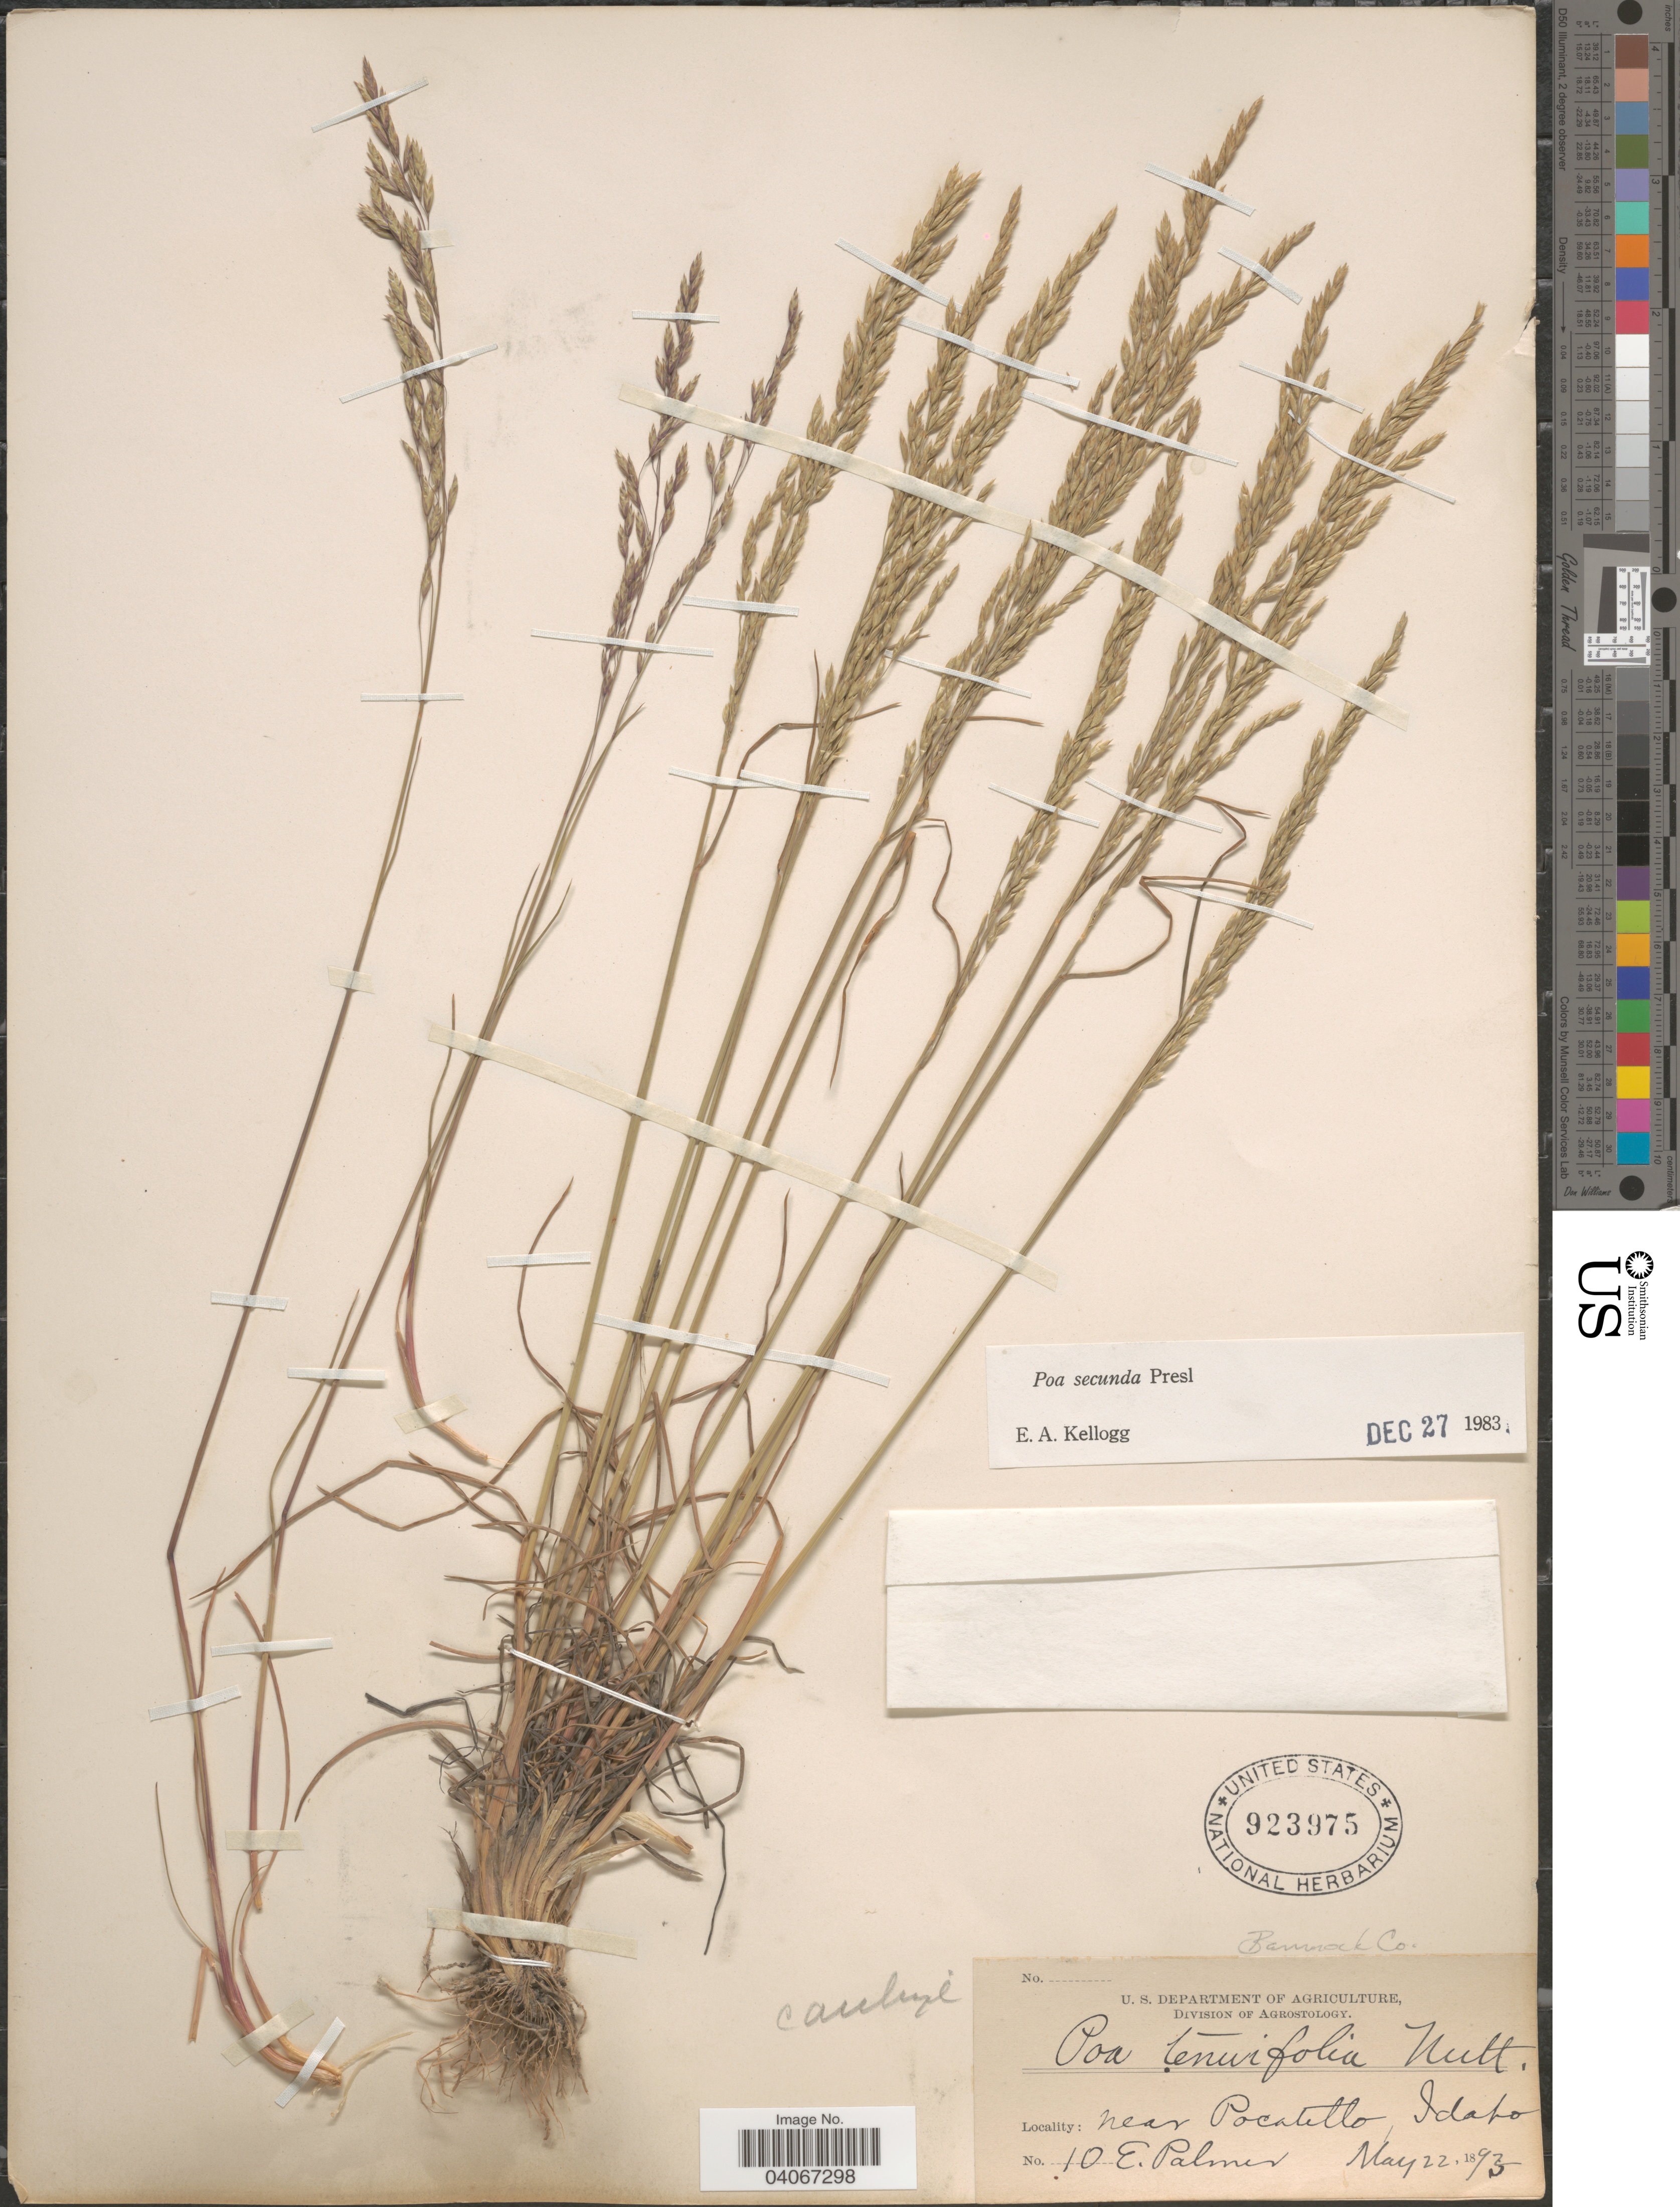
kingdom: Plantae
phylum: Tracheophyta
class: Liliopsida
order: Poales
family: Poaceae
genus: Poa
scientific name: Poa secunda subsp. secunda var. secunda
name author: J. Presl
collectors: E. Palmer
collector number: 10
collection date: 1893-05-22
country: United States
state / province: Idaho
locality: Bannock Co. Near Pocatello.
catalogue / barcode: US 923975